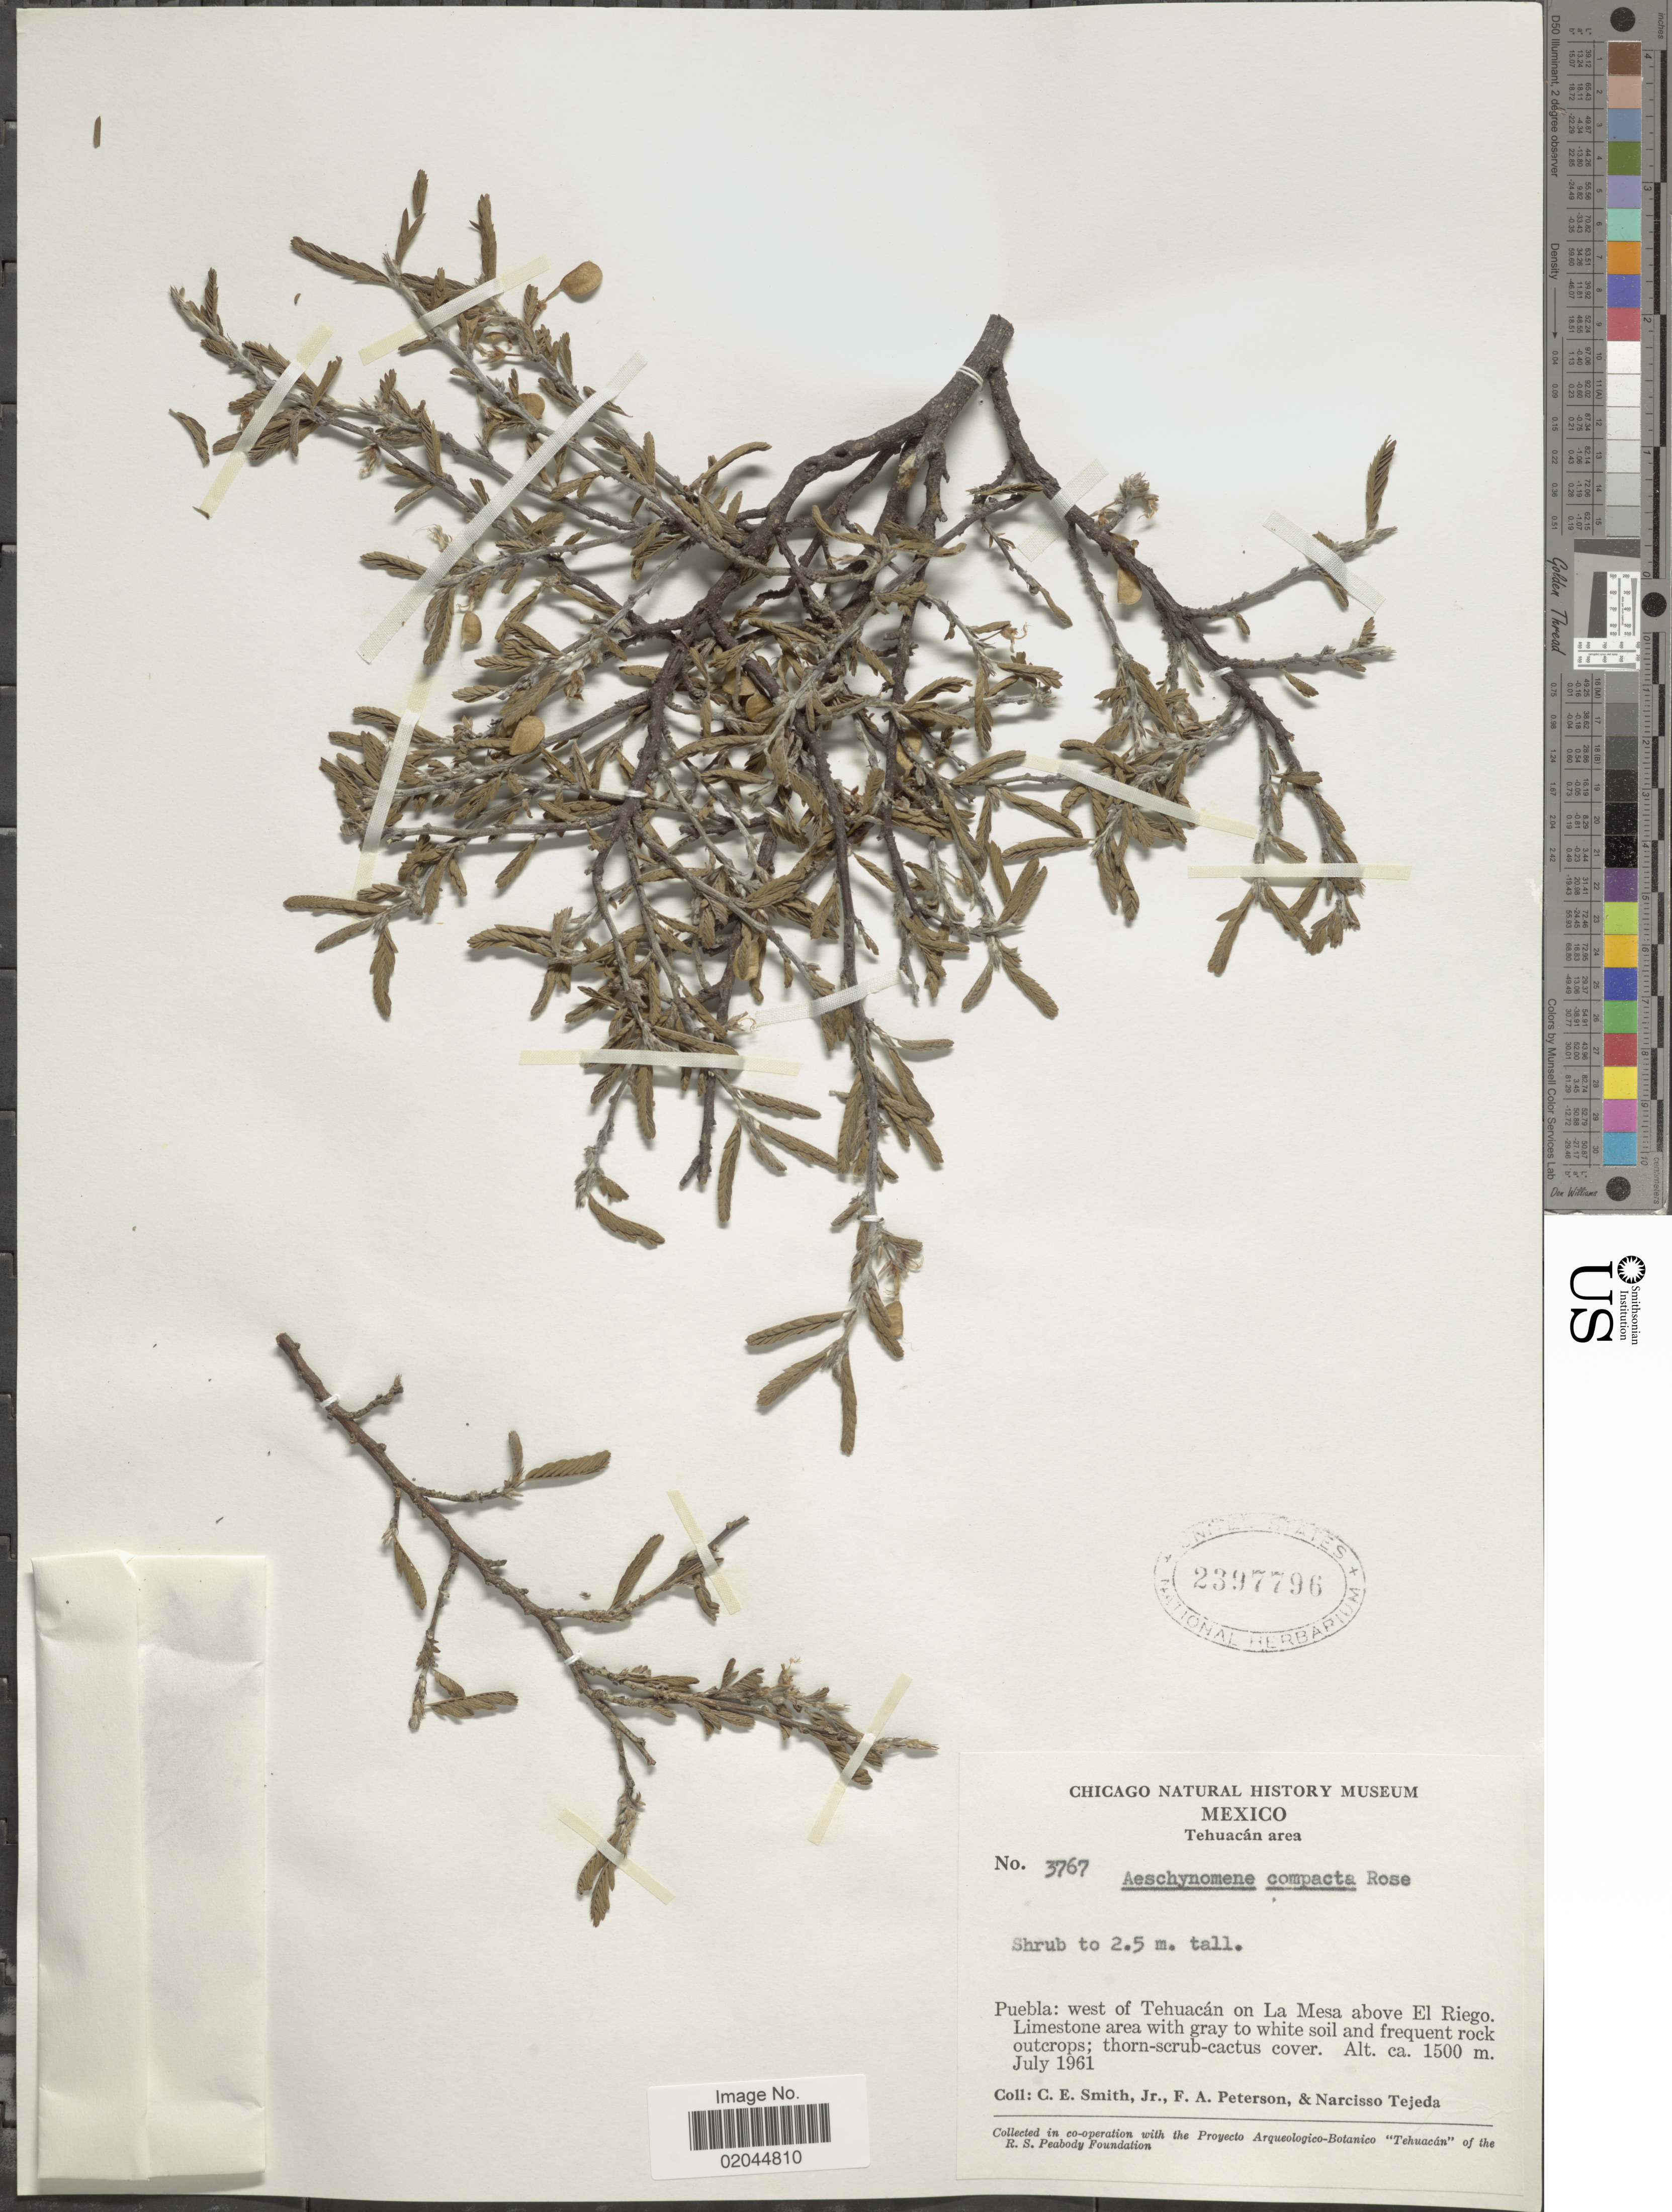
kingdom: Plantae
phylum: Tracheophyta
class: Magnoliopsida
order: Fabales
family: Fabaceae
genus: Aeschynomene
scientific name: Aeschynomene compacta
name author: Rose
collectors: C. E. Smith Jr., F. A. Peterson & N. Tejeda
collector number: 3767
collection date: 1961-07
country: Mexico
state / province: Puebla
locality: Tehuacan area, Puebla: west of Tehuacan on la Mesa above El Riego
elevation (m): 1500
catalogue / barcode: US 2397796